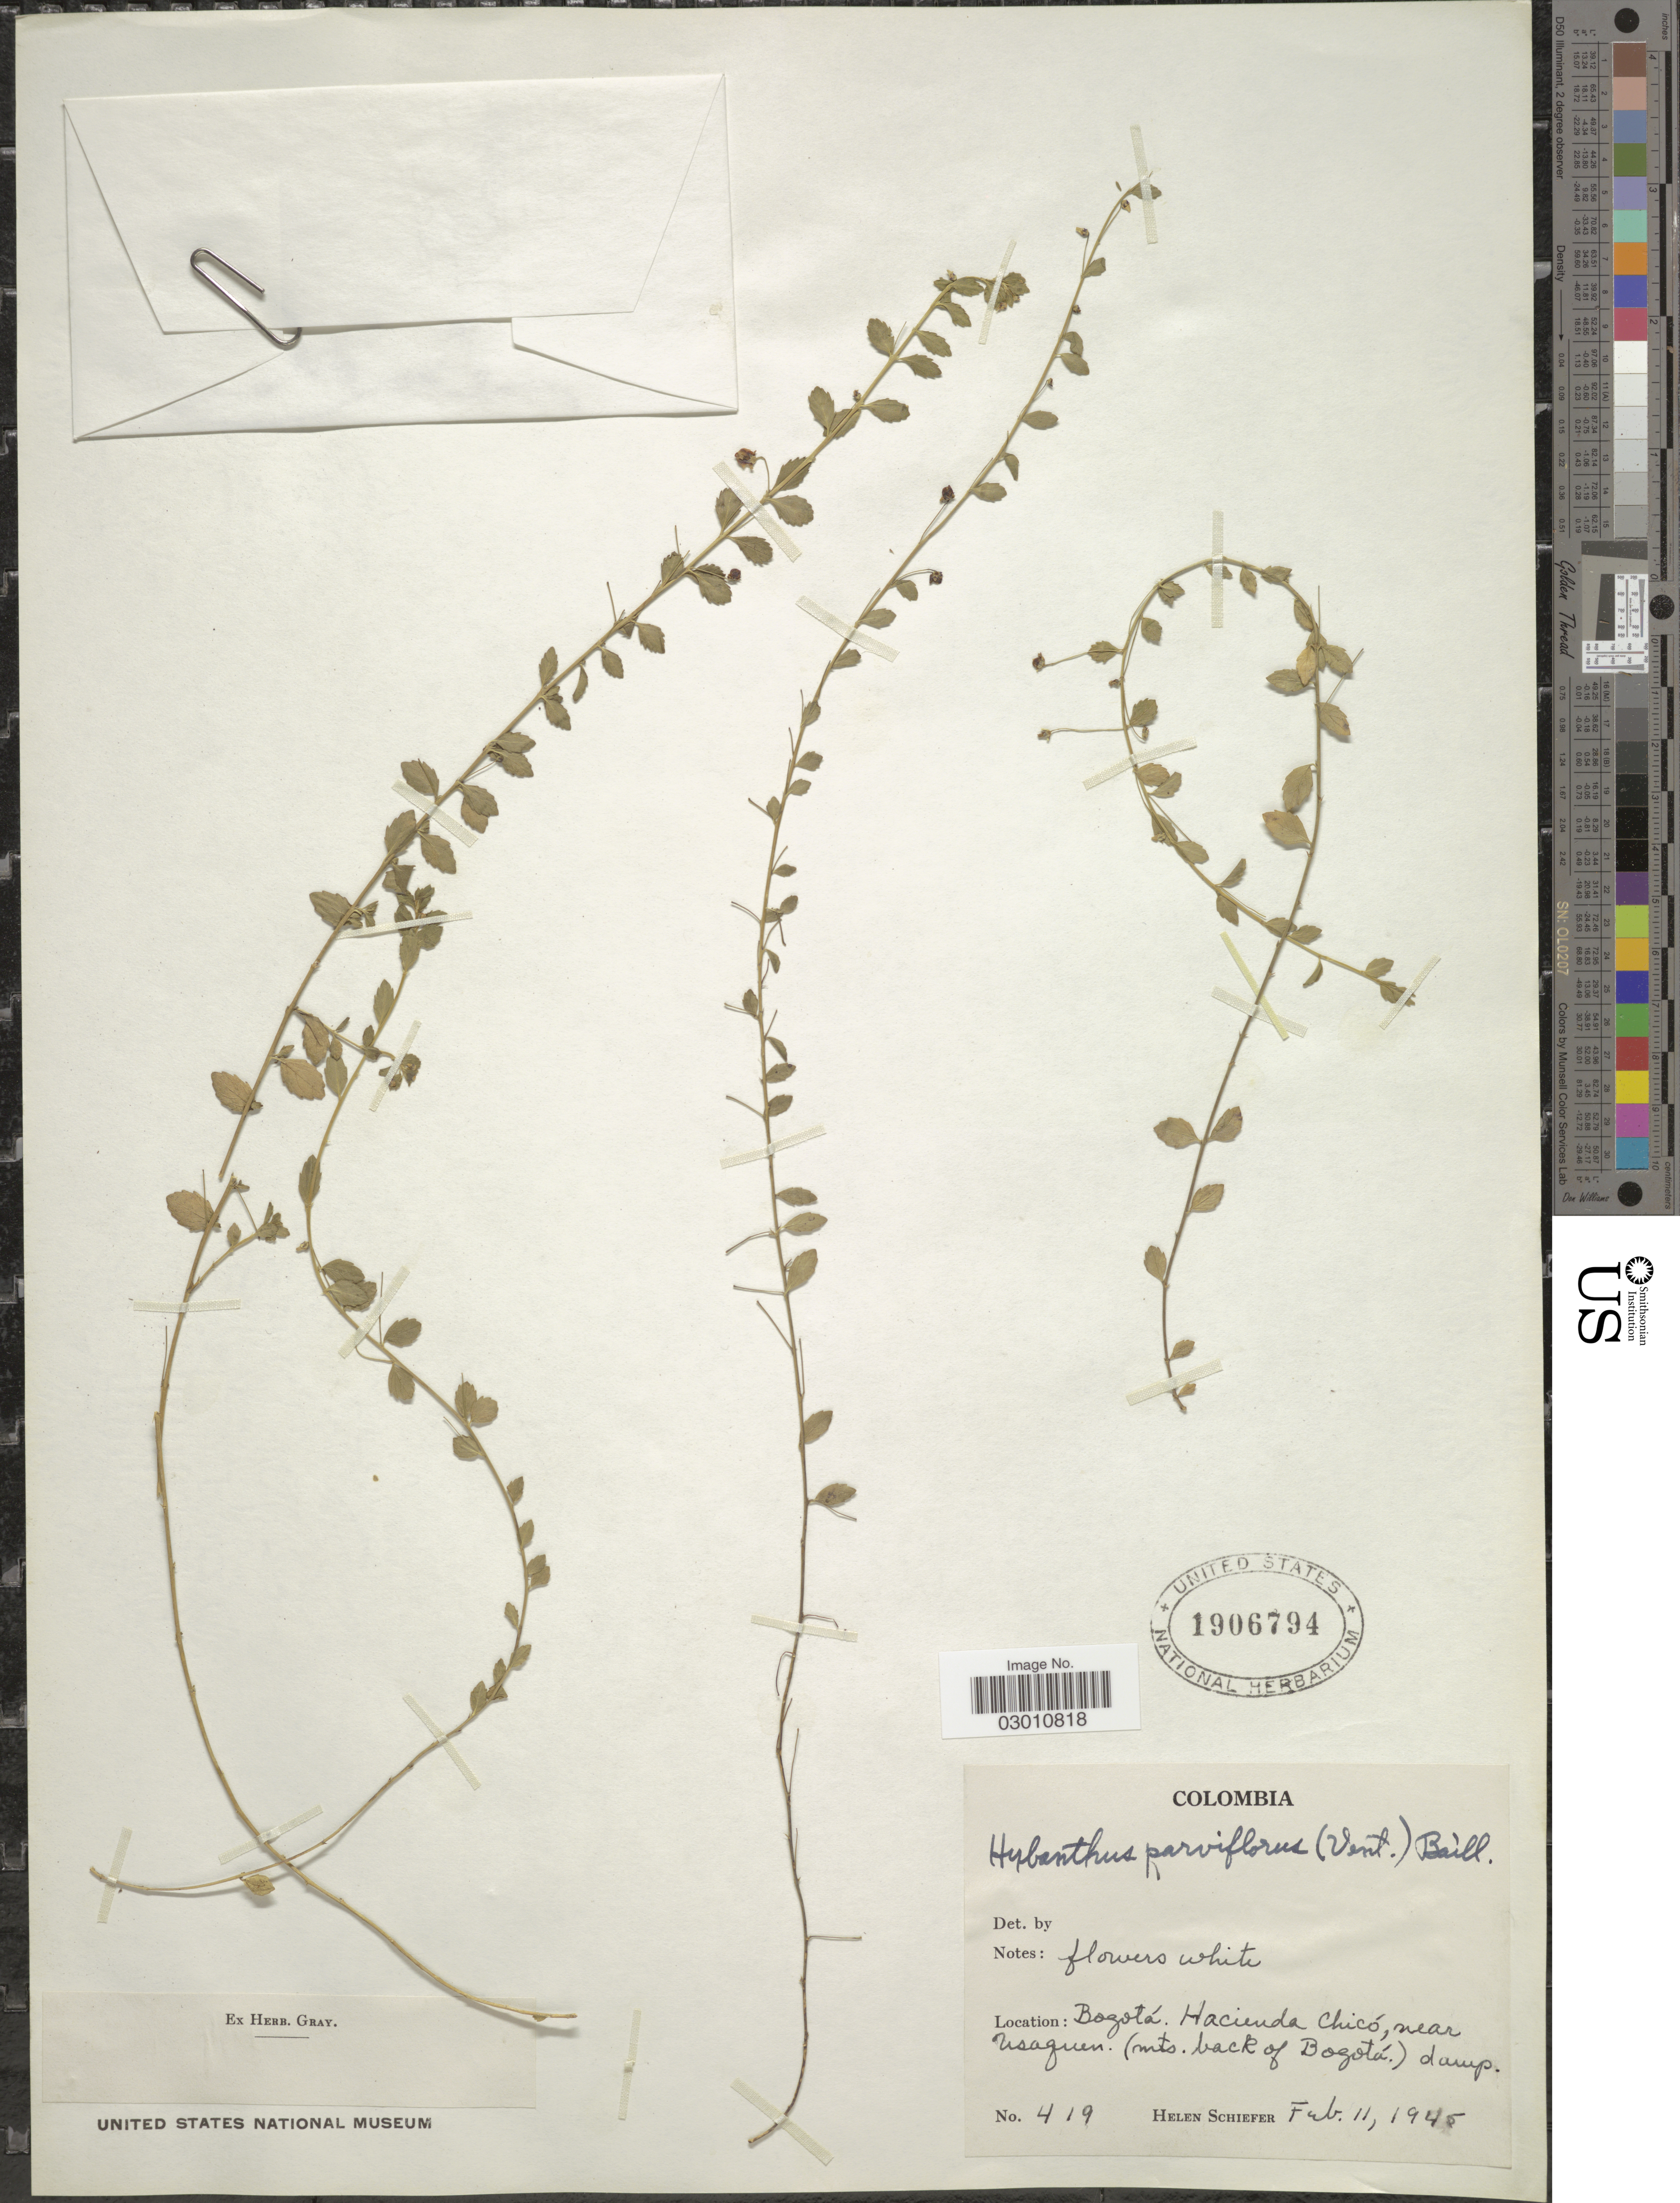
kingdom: Plantae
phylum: Tracheophyta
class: Magnoliopsida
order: Malpighiales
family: Violaceae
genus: Pombalia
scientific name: Pombalia parviflora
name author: (L. f.) Paula-Souza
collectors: H. Schiefer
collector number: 419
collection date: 1945-02-11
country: Colombia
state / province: Bogota D.C.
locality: Bogotá. Hacienda Chicó, near Usaguen. (Mts. back of Bogotá).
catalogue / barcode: US 1906794